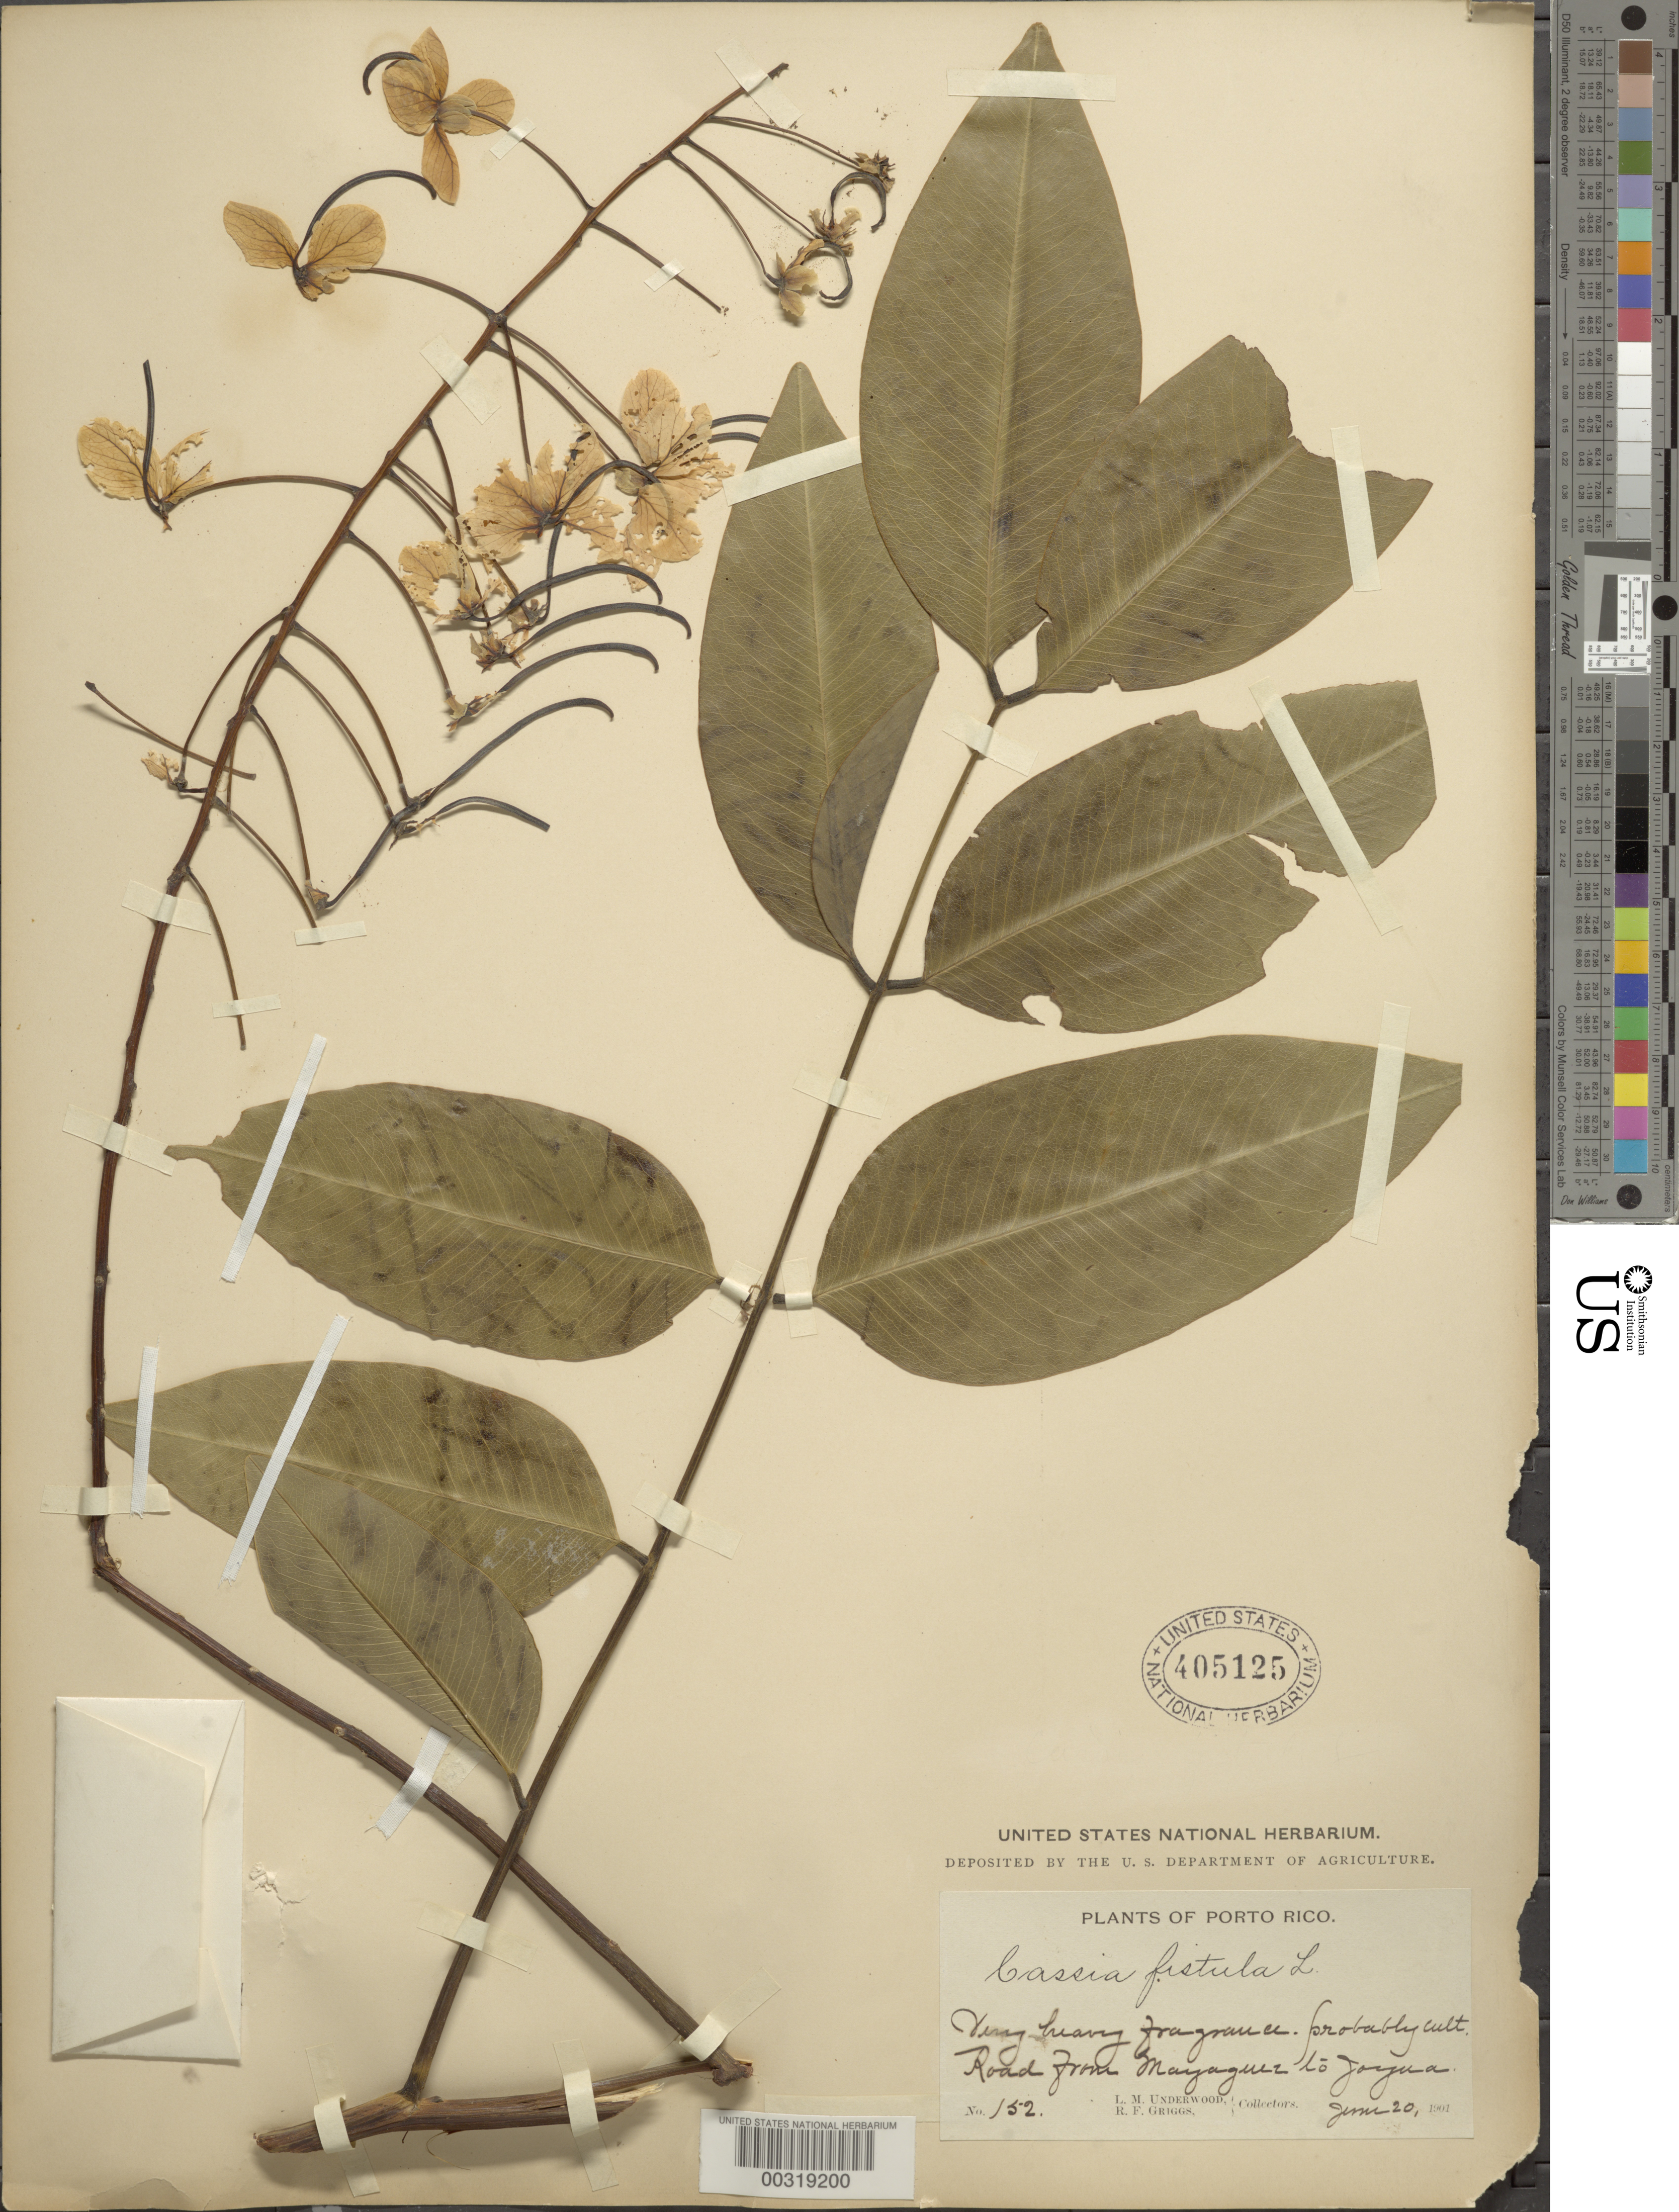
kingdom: Plantae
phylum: Tracheophyta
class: Magnoliopsida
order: Fabales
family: Fabaceae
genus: Cassia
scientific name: Cassia fistula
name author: L.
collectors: L. M. Underwood & R. F. Griggs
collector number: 152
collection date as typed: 20 Jun 1901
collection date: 1901-06-20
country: Puerto Rico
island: Greater Antilles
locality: Road from mayaguez to joyuda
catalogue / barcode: US 405125